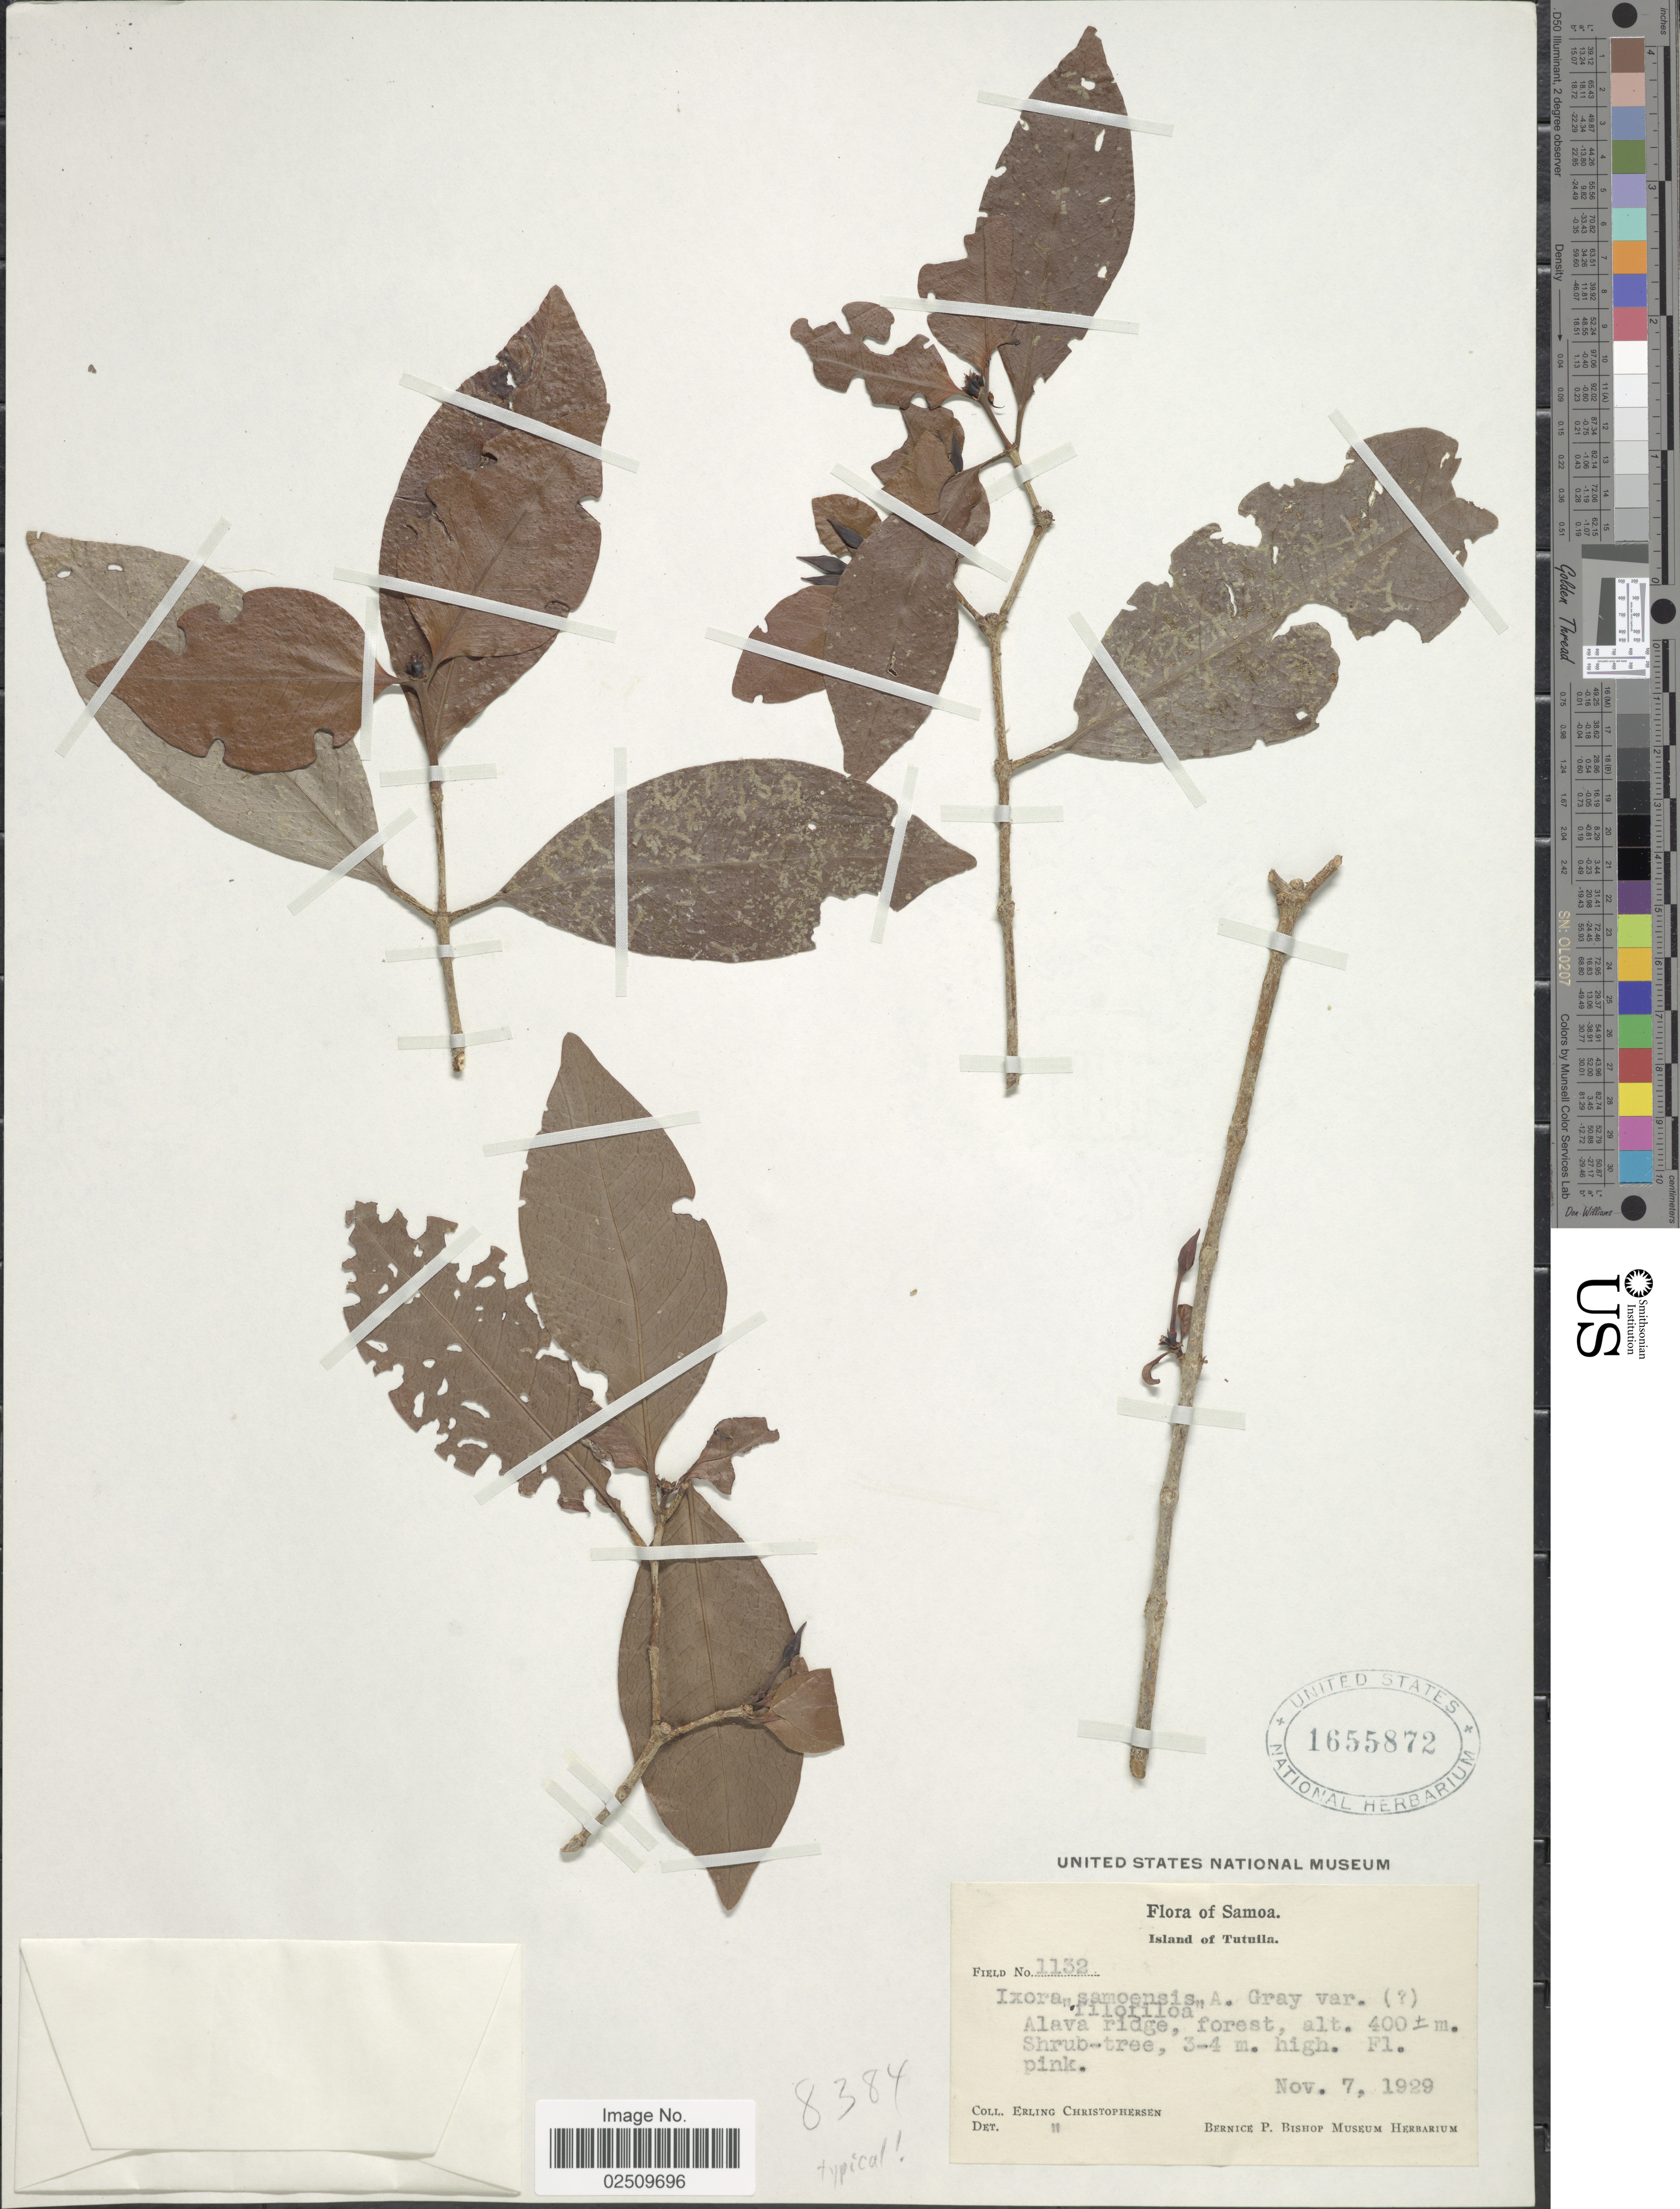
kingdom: Plantae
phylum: Tracheophyta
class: Magnoliopsida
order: Gentianales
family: Rubiaceae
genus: Ixora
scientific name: Ixora samoensis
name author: A. Gray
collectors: E. Christophersen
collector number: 1132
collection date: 1929-11-07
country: American Samoa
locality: Samoa, Island of Tutuila, Alava ridge, forest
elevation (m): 400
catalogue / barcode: US 1655872